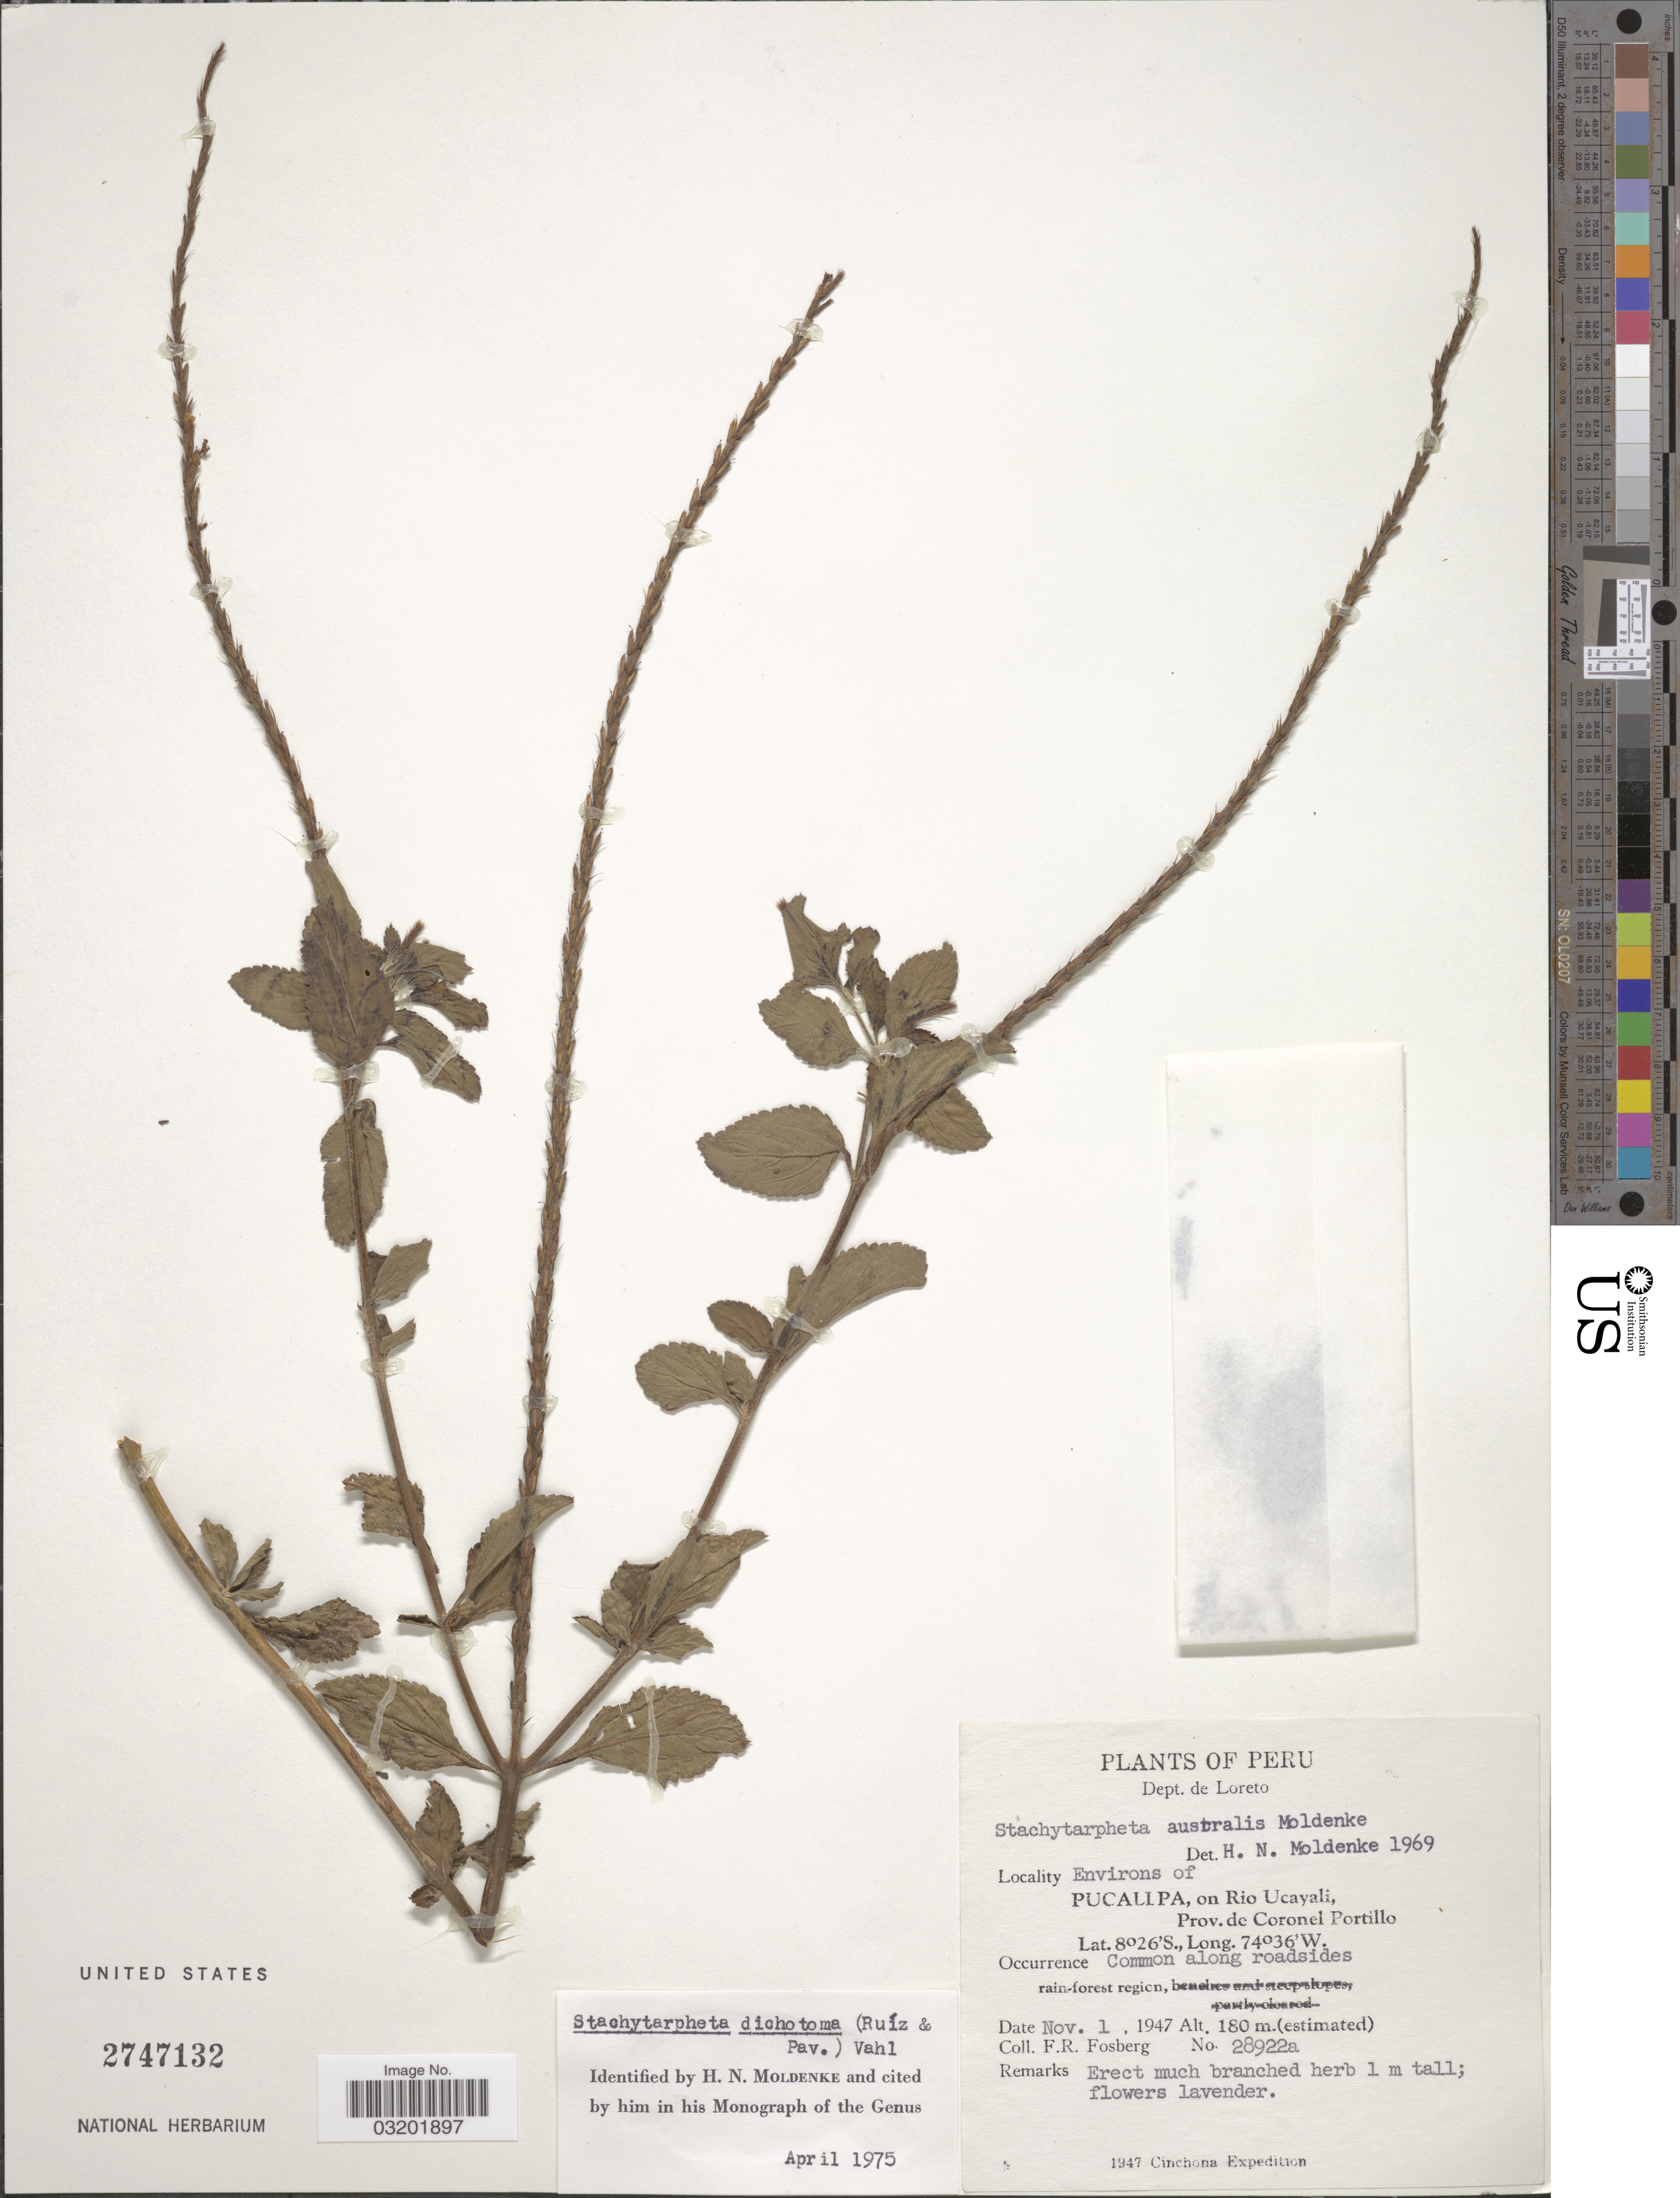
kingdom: Plantae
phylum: Tracheophyta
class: Magnoliopsida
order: Lamiales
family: Verbenaceae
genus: Stachytarpheta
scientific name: Stachytarpheta dichotoma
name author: (Ruiz & Pav.) Vahl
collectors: F. R. Fosberg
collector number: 28922a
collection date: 1947-11-01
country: Peru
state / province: Loreto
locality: Dept. de Loreto. Environs of Pucallpa, on Rio Ucayali, Prov. de Coronel Portillo.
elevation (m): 180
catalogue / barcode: US 2747132